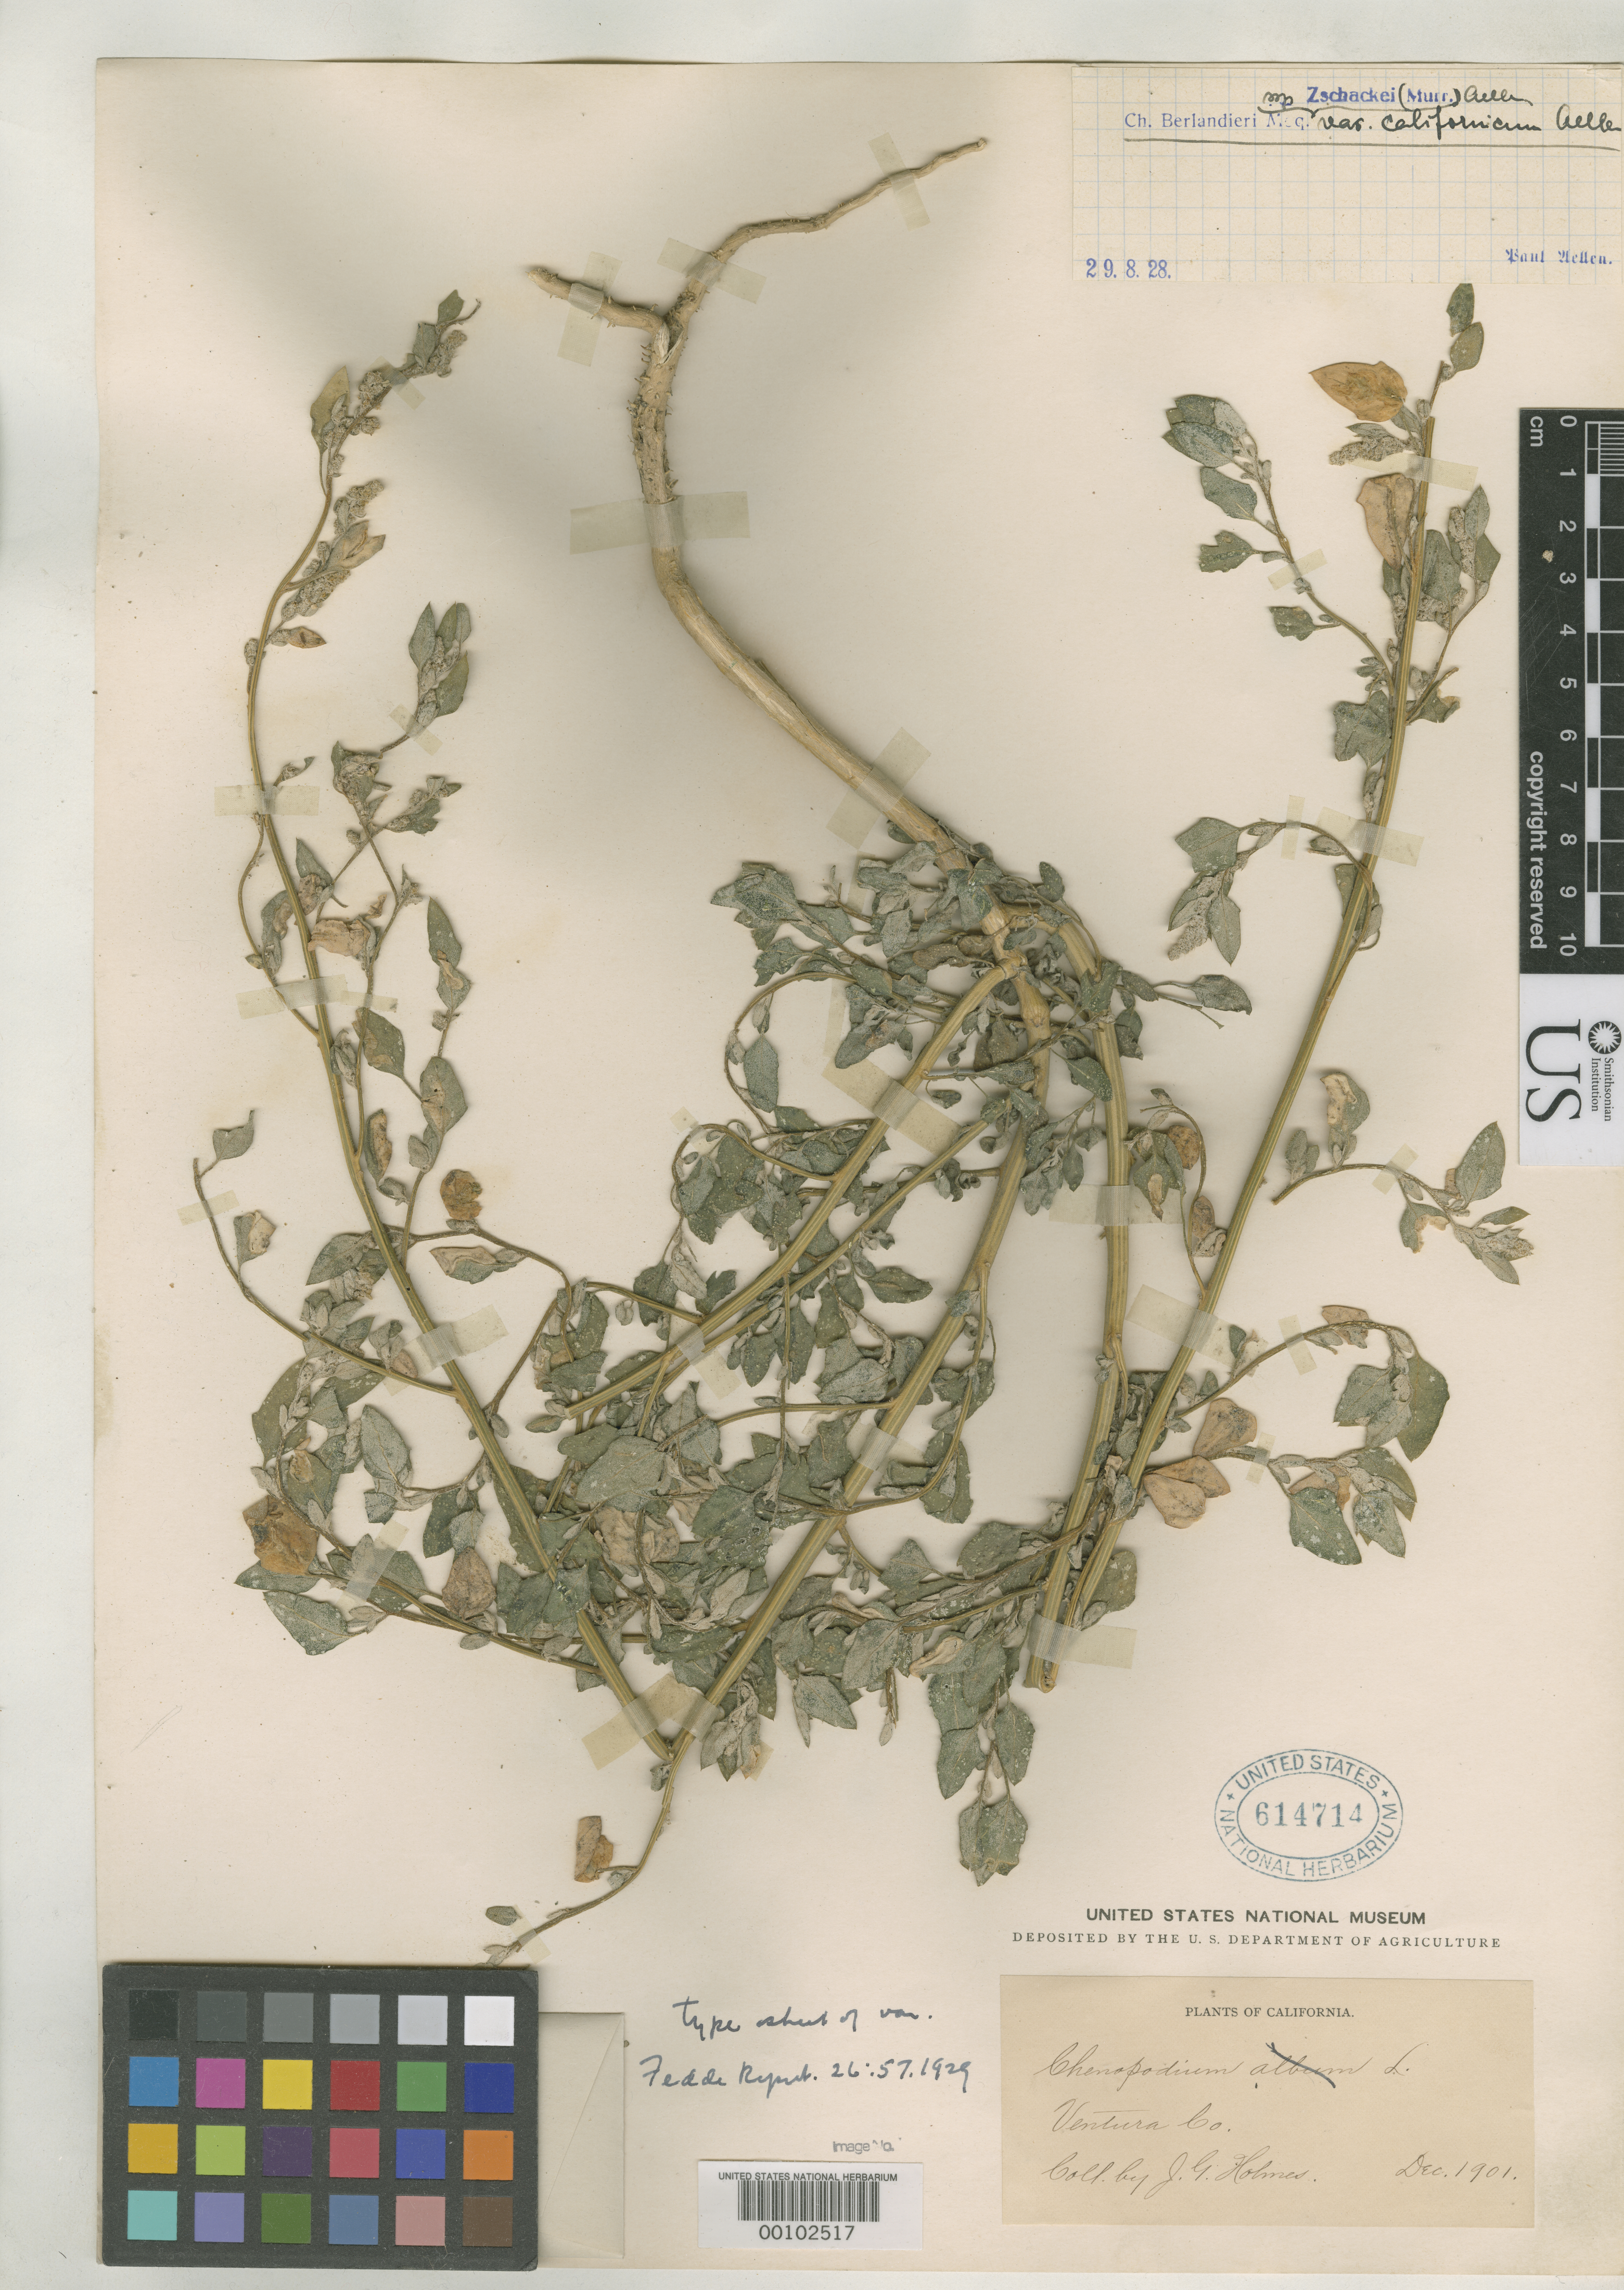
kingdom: Plantae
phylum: Tracheophyta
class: Magnoliopsida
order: Caryophyllales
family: Amaranthaceae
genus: Chenopodium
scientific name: Chenopodium berlandieri var. californicum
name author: Aellen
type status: Syntype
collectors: J. Holmes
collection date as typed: Dec 1901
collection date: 1901-12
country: United States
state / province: California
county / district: Los Angeles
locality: Near Pasadena.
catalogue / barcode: US 614714